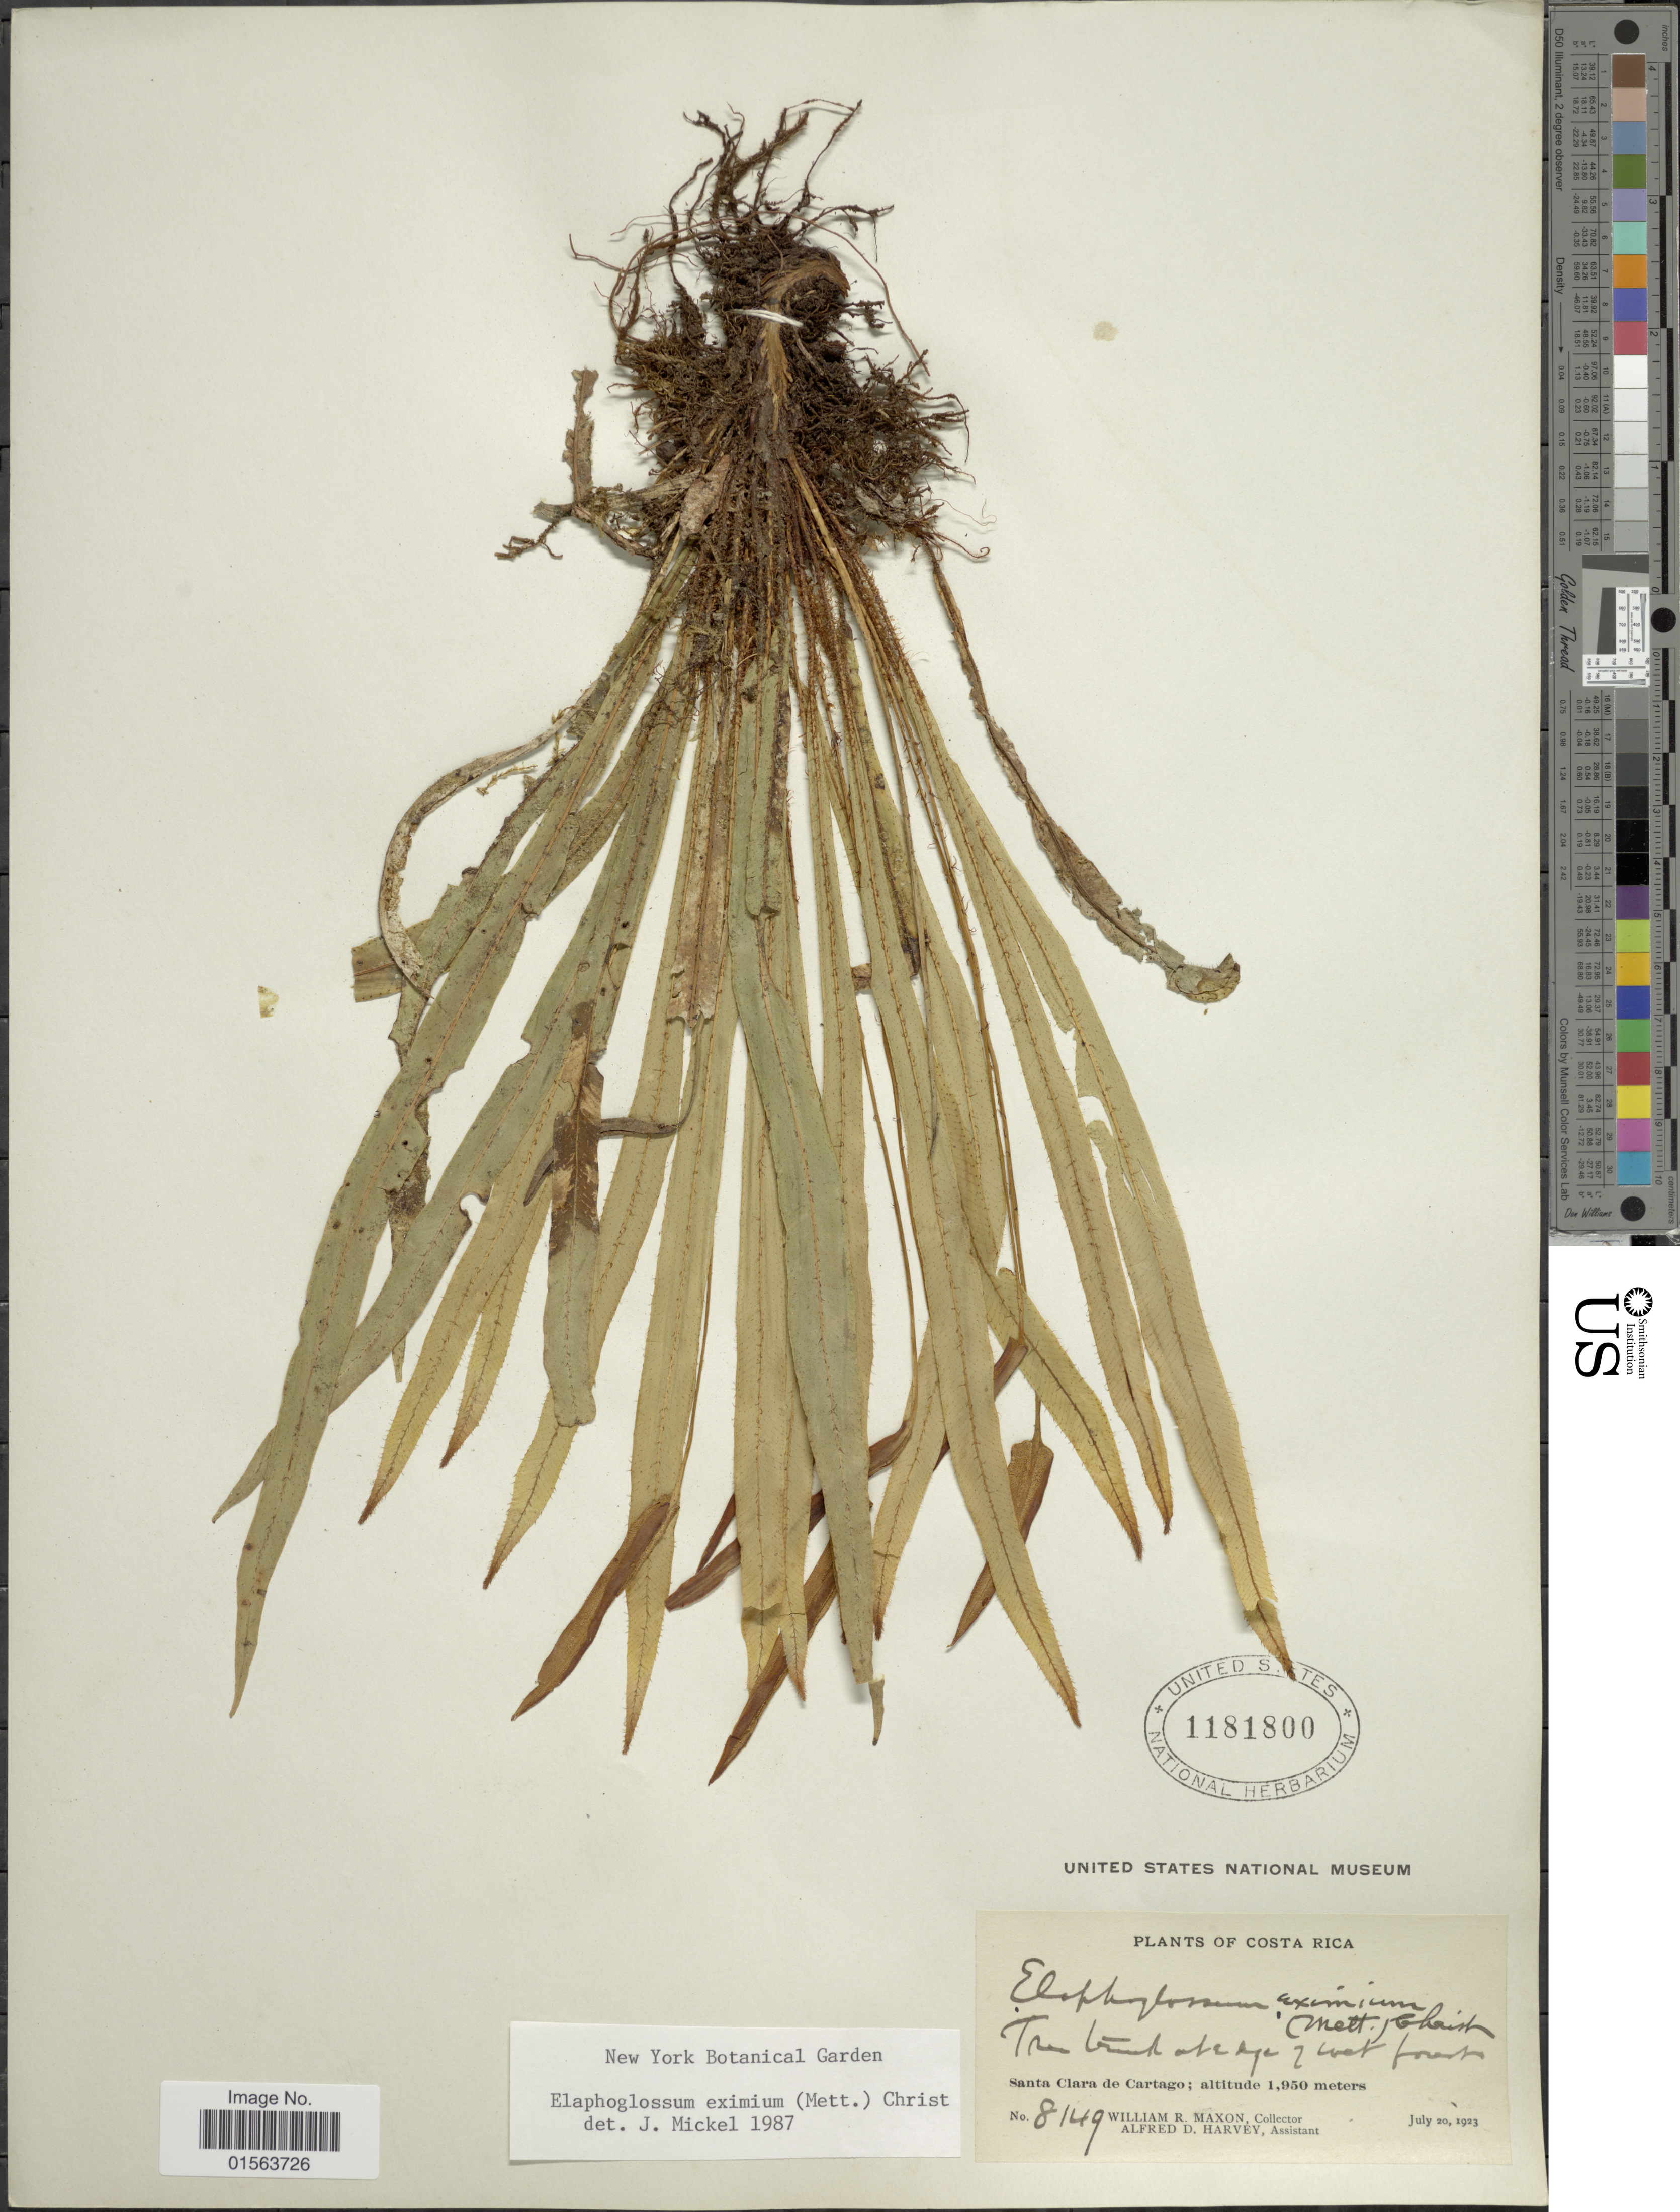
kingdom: Plantae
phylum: Tracheophyta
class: Polypodiopsida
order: Polypodiales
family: Dryopteridaceae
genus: Elaphoglossum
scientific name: Elaphoglossum eximium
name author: (Mett.) Christ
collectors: W. R. Maxon & A. D. Harvey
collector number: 8149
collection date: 1923-07-20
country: Costa Rica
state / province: Cartago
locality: Santa Clara de Cartago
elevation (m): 1950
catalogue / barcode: US 1181800